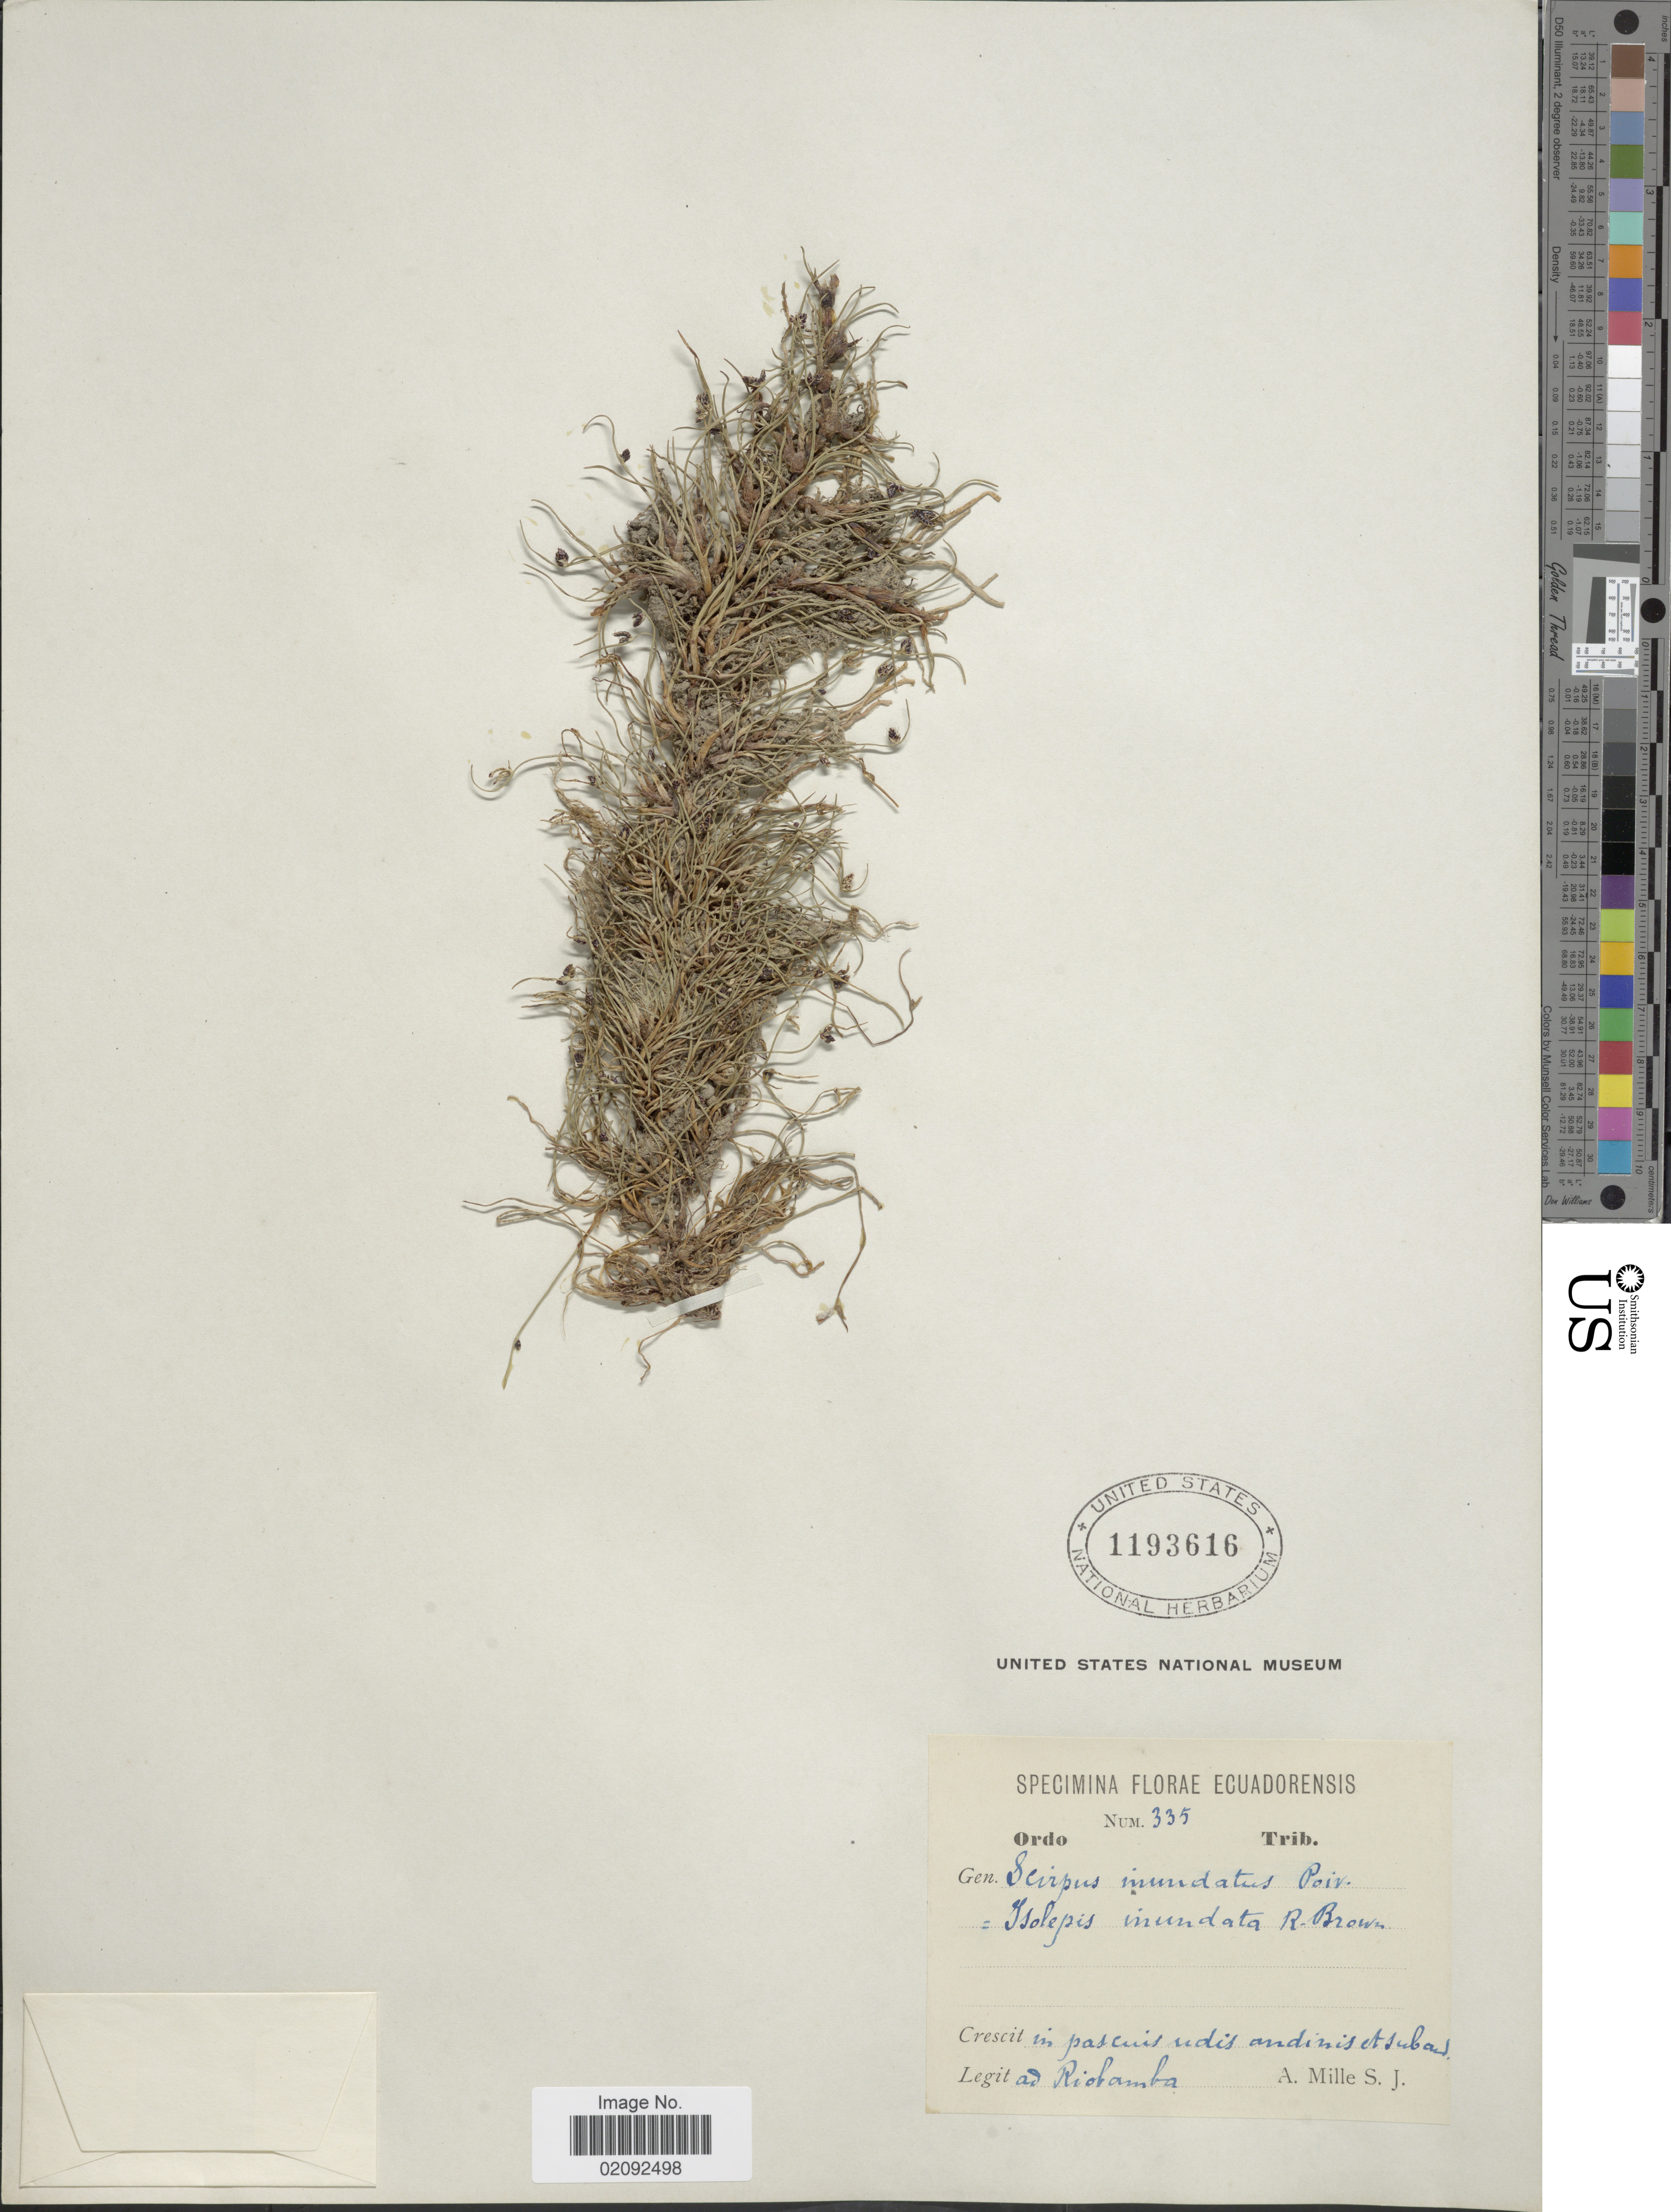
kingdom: Plantae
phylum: Tracheophyta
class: Liliopsida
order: Poales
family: Cyperaceae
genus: Isolepis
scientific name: Isolepis aucklandica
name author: Hook. f.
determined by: Strong, Mark T., (BOT), Smithsonian Institution - National Museum of Natural History (UNITED STATES)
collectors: A. Mille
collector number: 335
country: Ecuador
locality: Ecuadorensis, in pascuis udis andinis et suband ad Riobamba.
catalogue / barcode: US 1193616